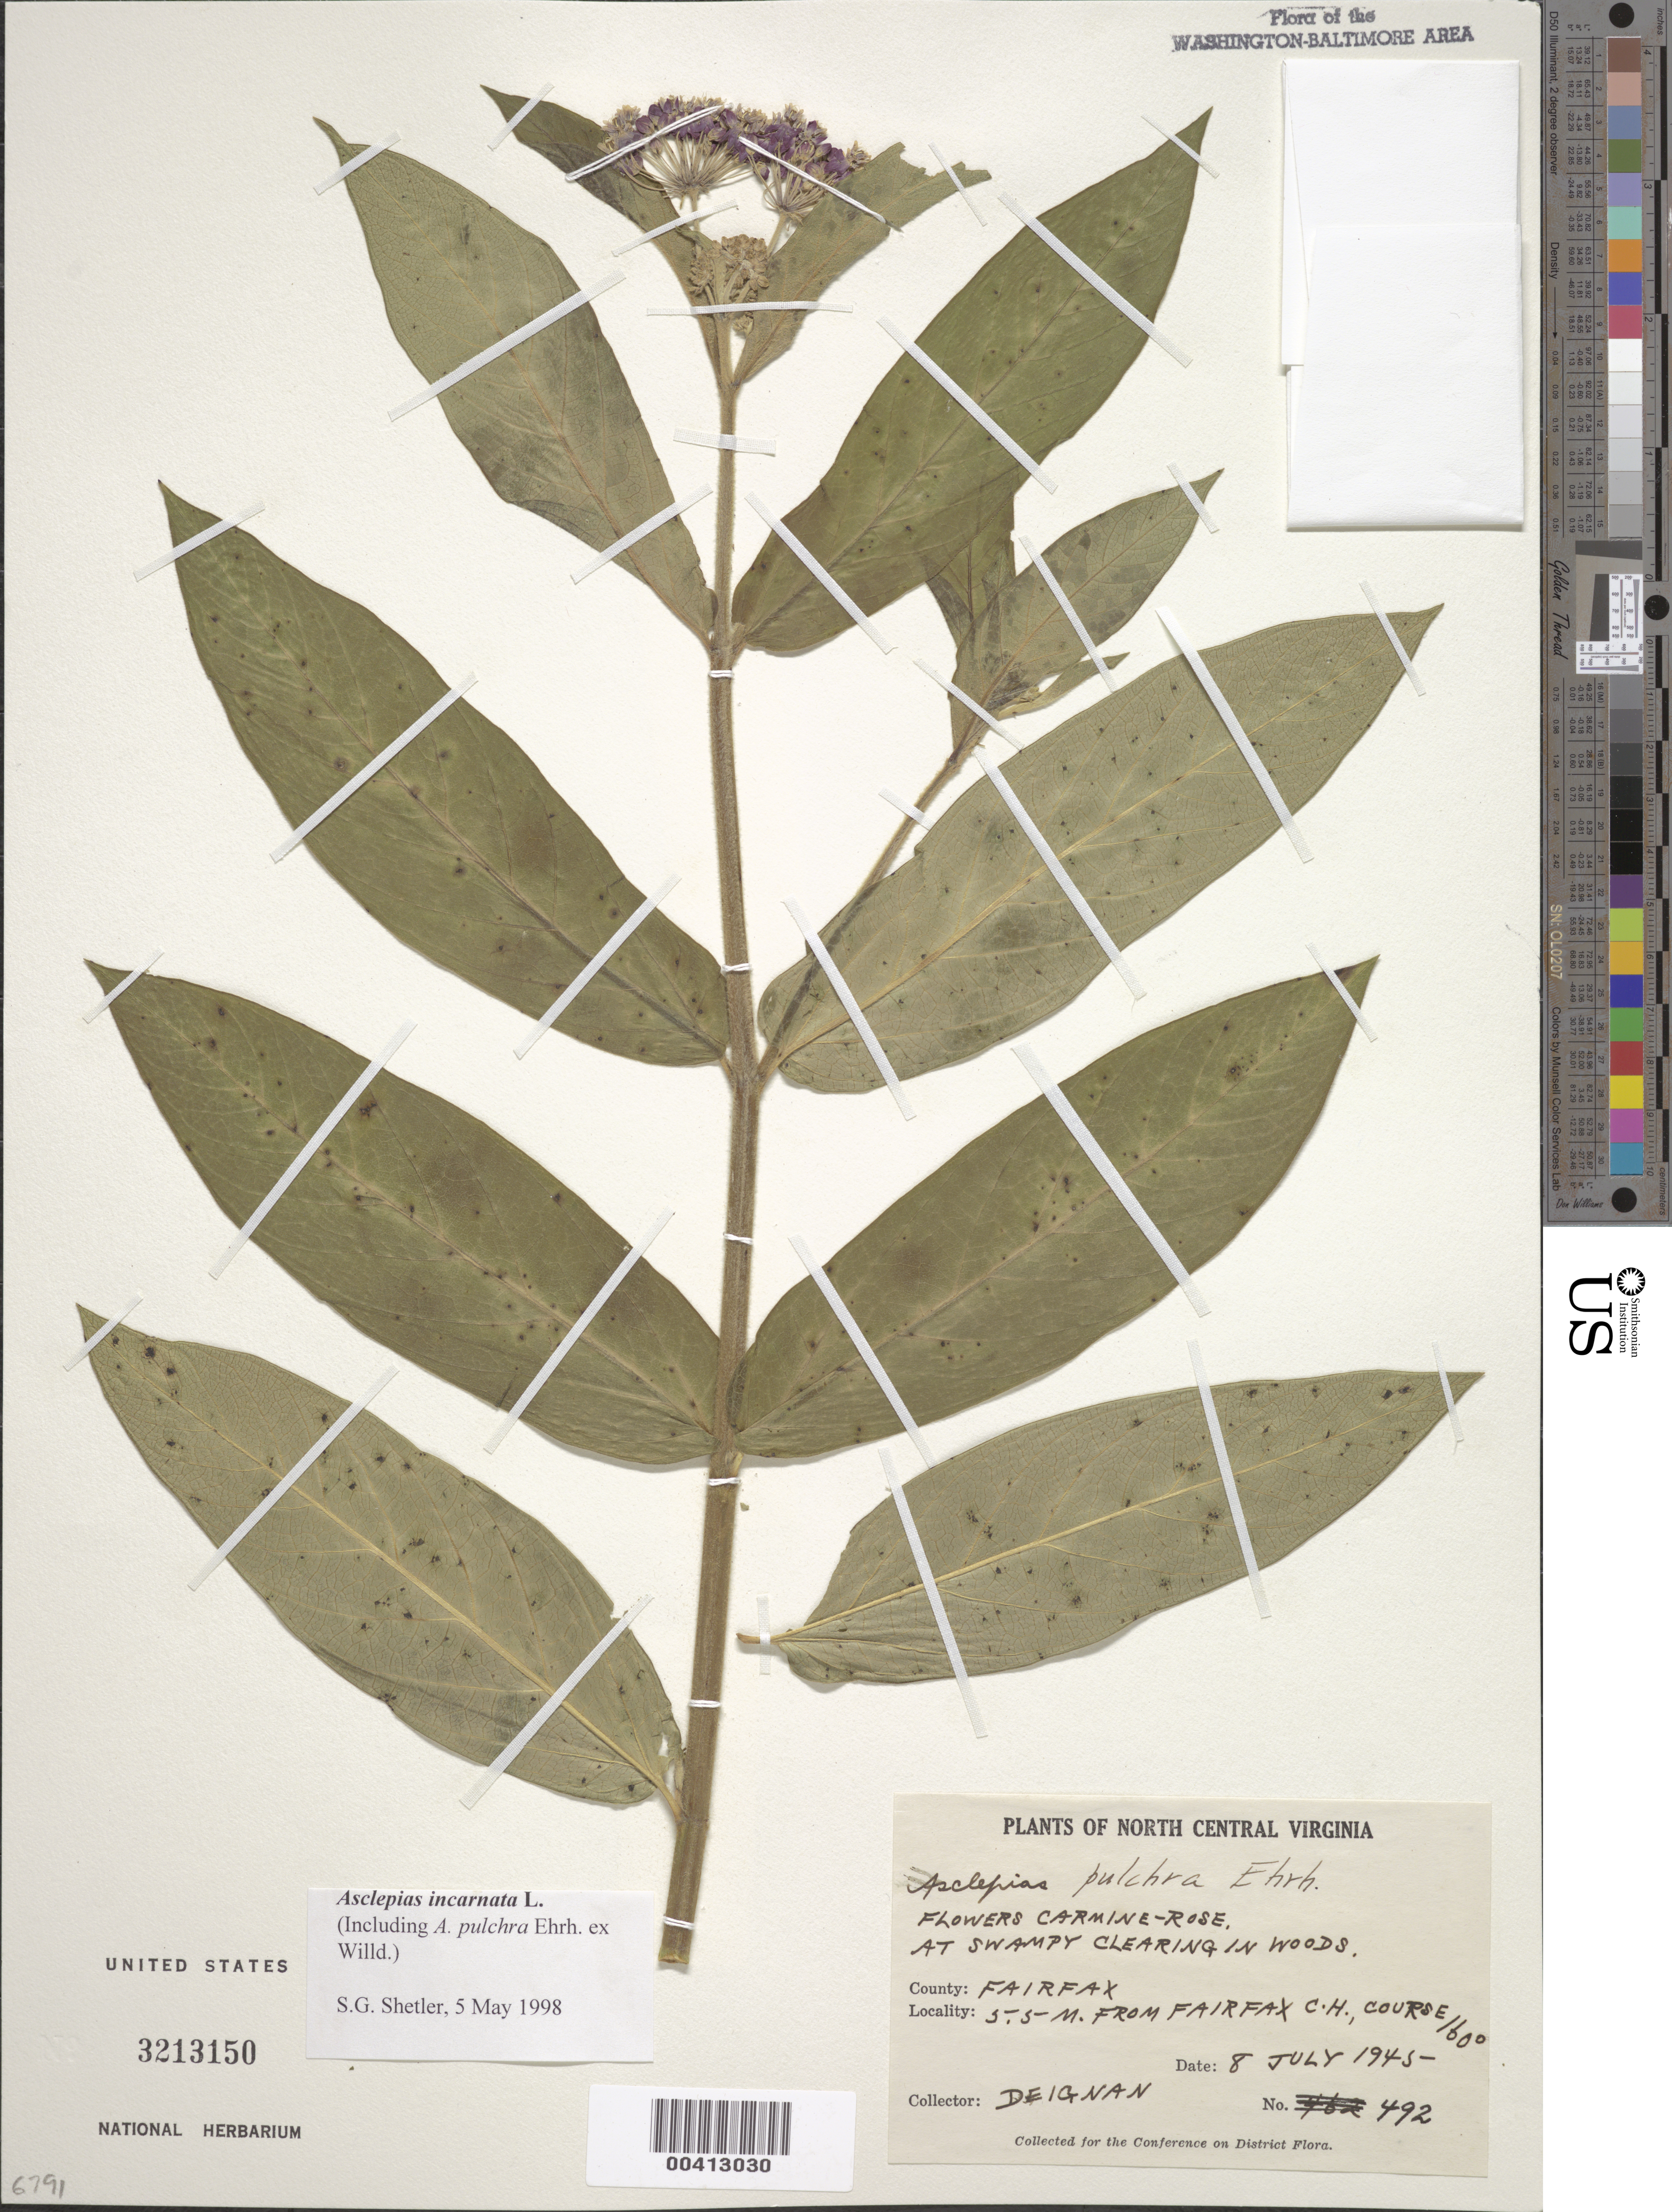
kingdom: Plantae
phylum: Tracheophyta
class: Magnoliopsida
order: Gentianales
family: Apocynaceae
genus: Asclepias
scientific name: Asclepias incarnata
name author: L.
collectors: H. Deignan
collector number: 492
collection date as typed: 08 Jul 1945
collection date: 1945-07-08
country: United States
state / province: Virginia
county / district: Fairfax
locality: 5.5 Miles from Fairfax County Courthouse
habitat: At swampy clearing in woods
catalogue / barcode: US 3213150